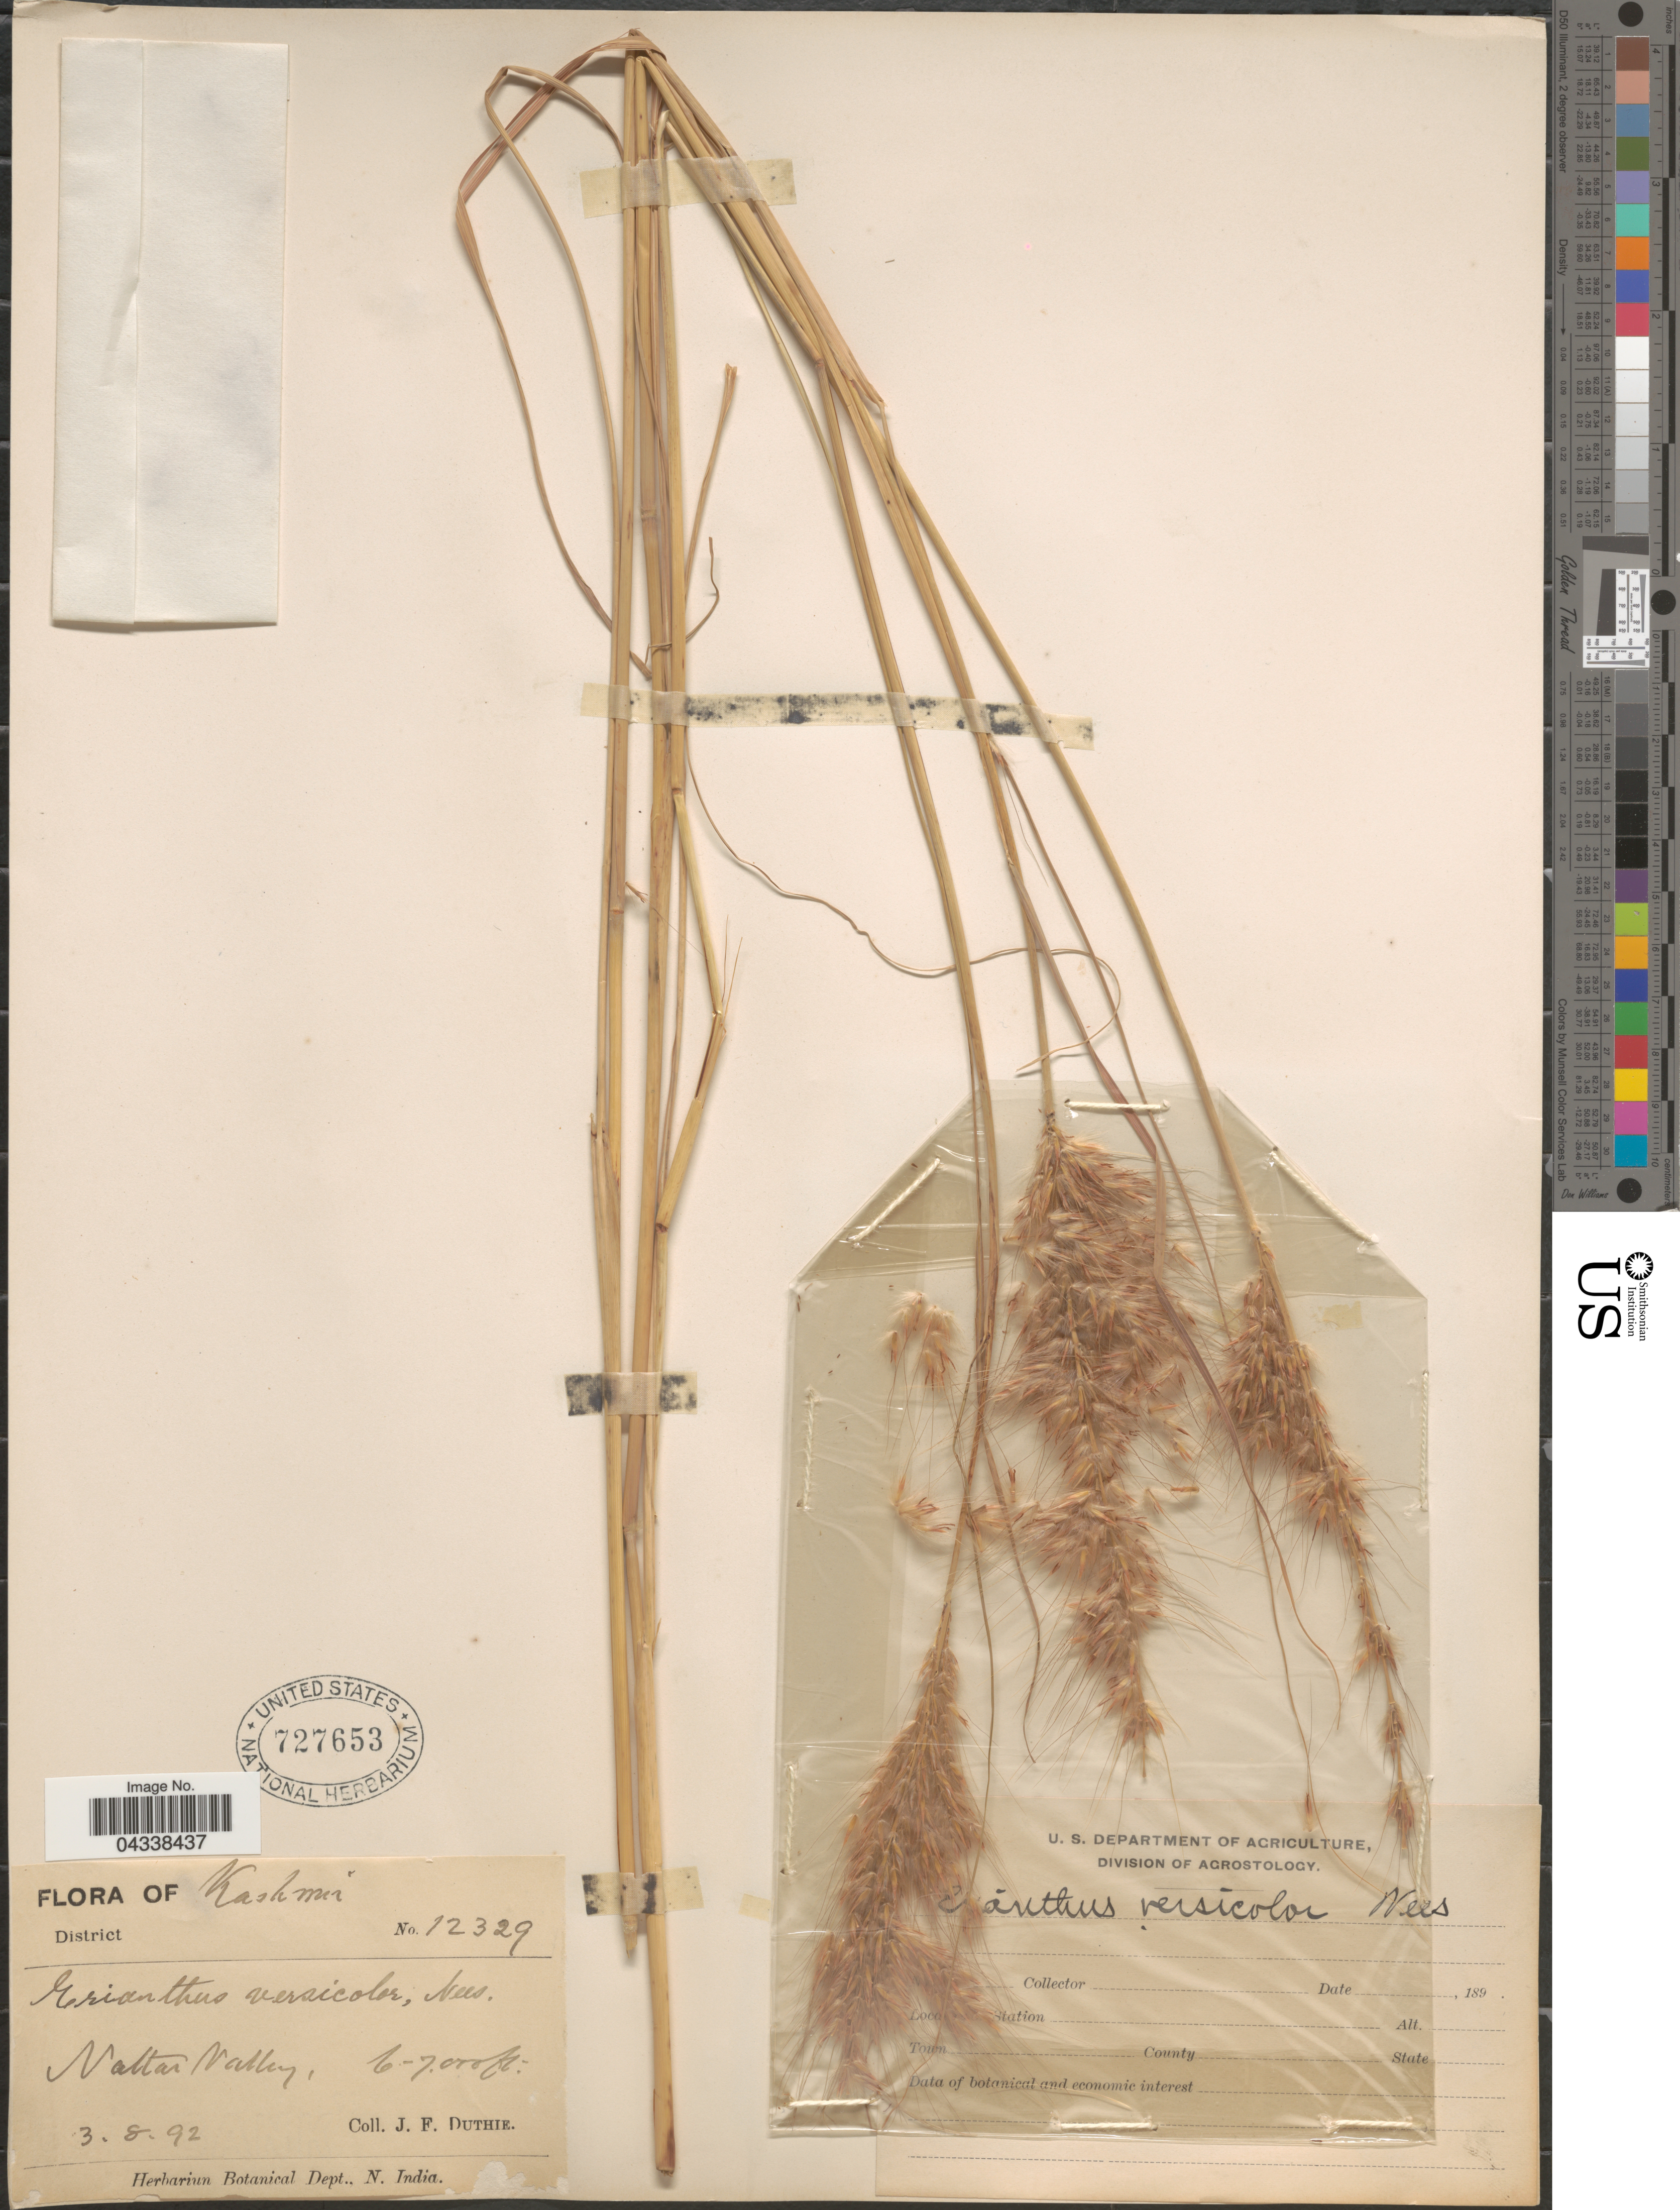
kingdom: Plantae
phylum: Tracheophyta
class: Liliopsida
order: Poales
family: Poaceae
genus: Saccharum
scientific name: Saccharum rufipilum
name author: Steud.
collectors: J. F. Duthie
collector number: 12329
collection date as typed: Transcribed d/m/y: 3/8/92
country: India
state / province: Jammu and Kashmir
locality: Kashmir. Nattar Valley.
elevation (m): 1829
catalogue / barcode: US 727653